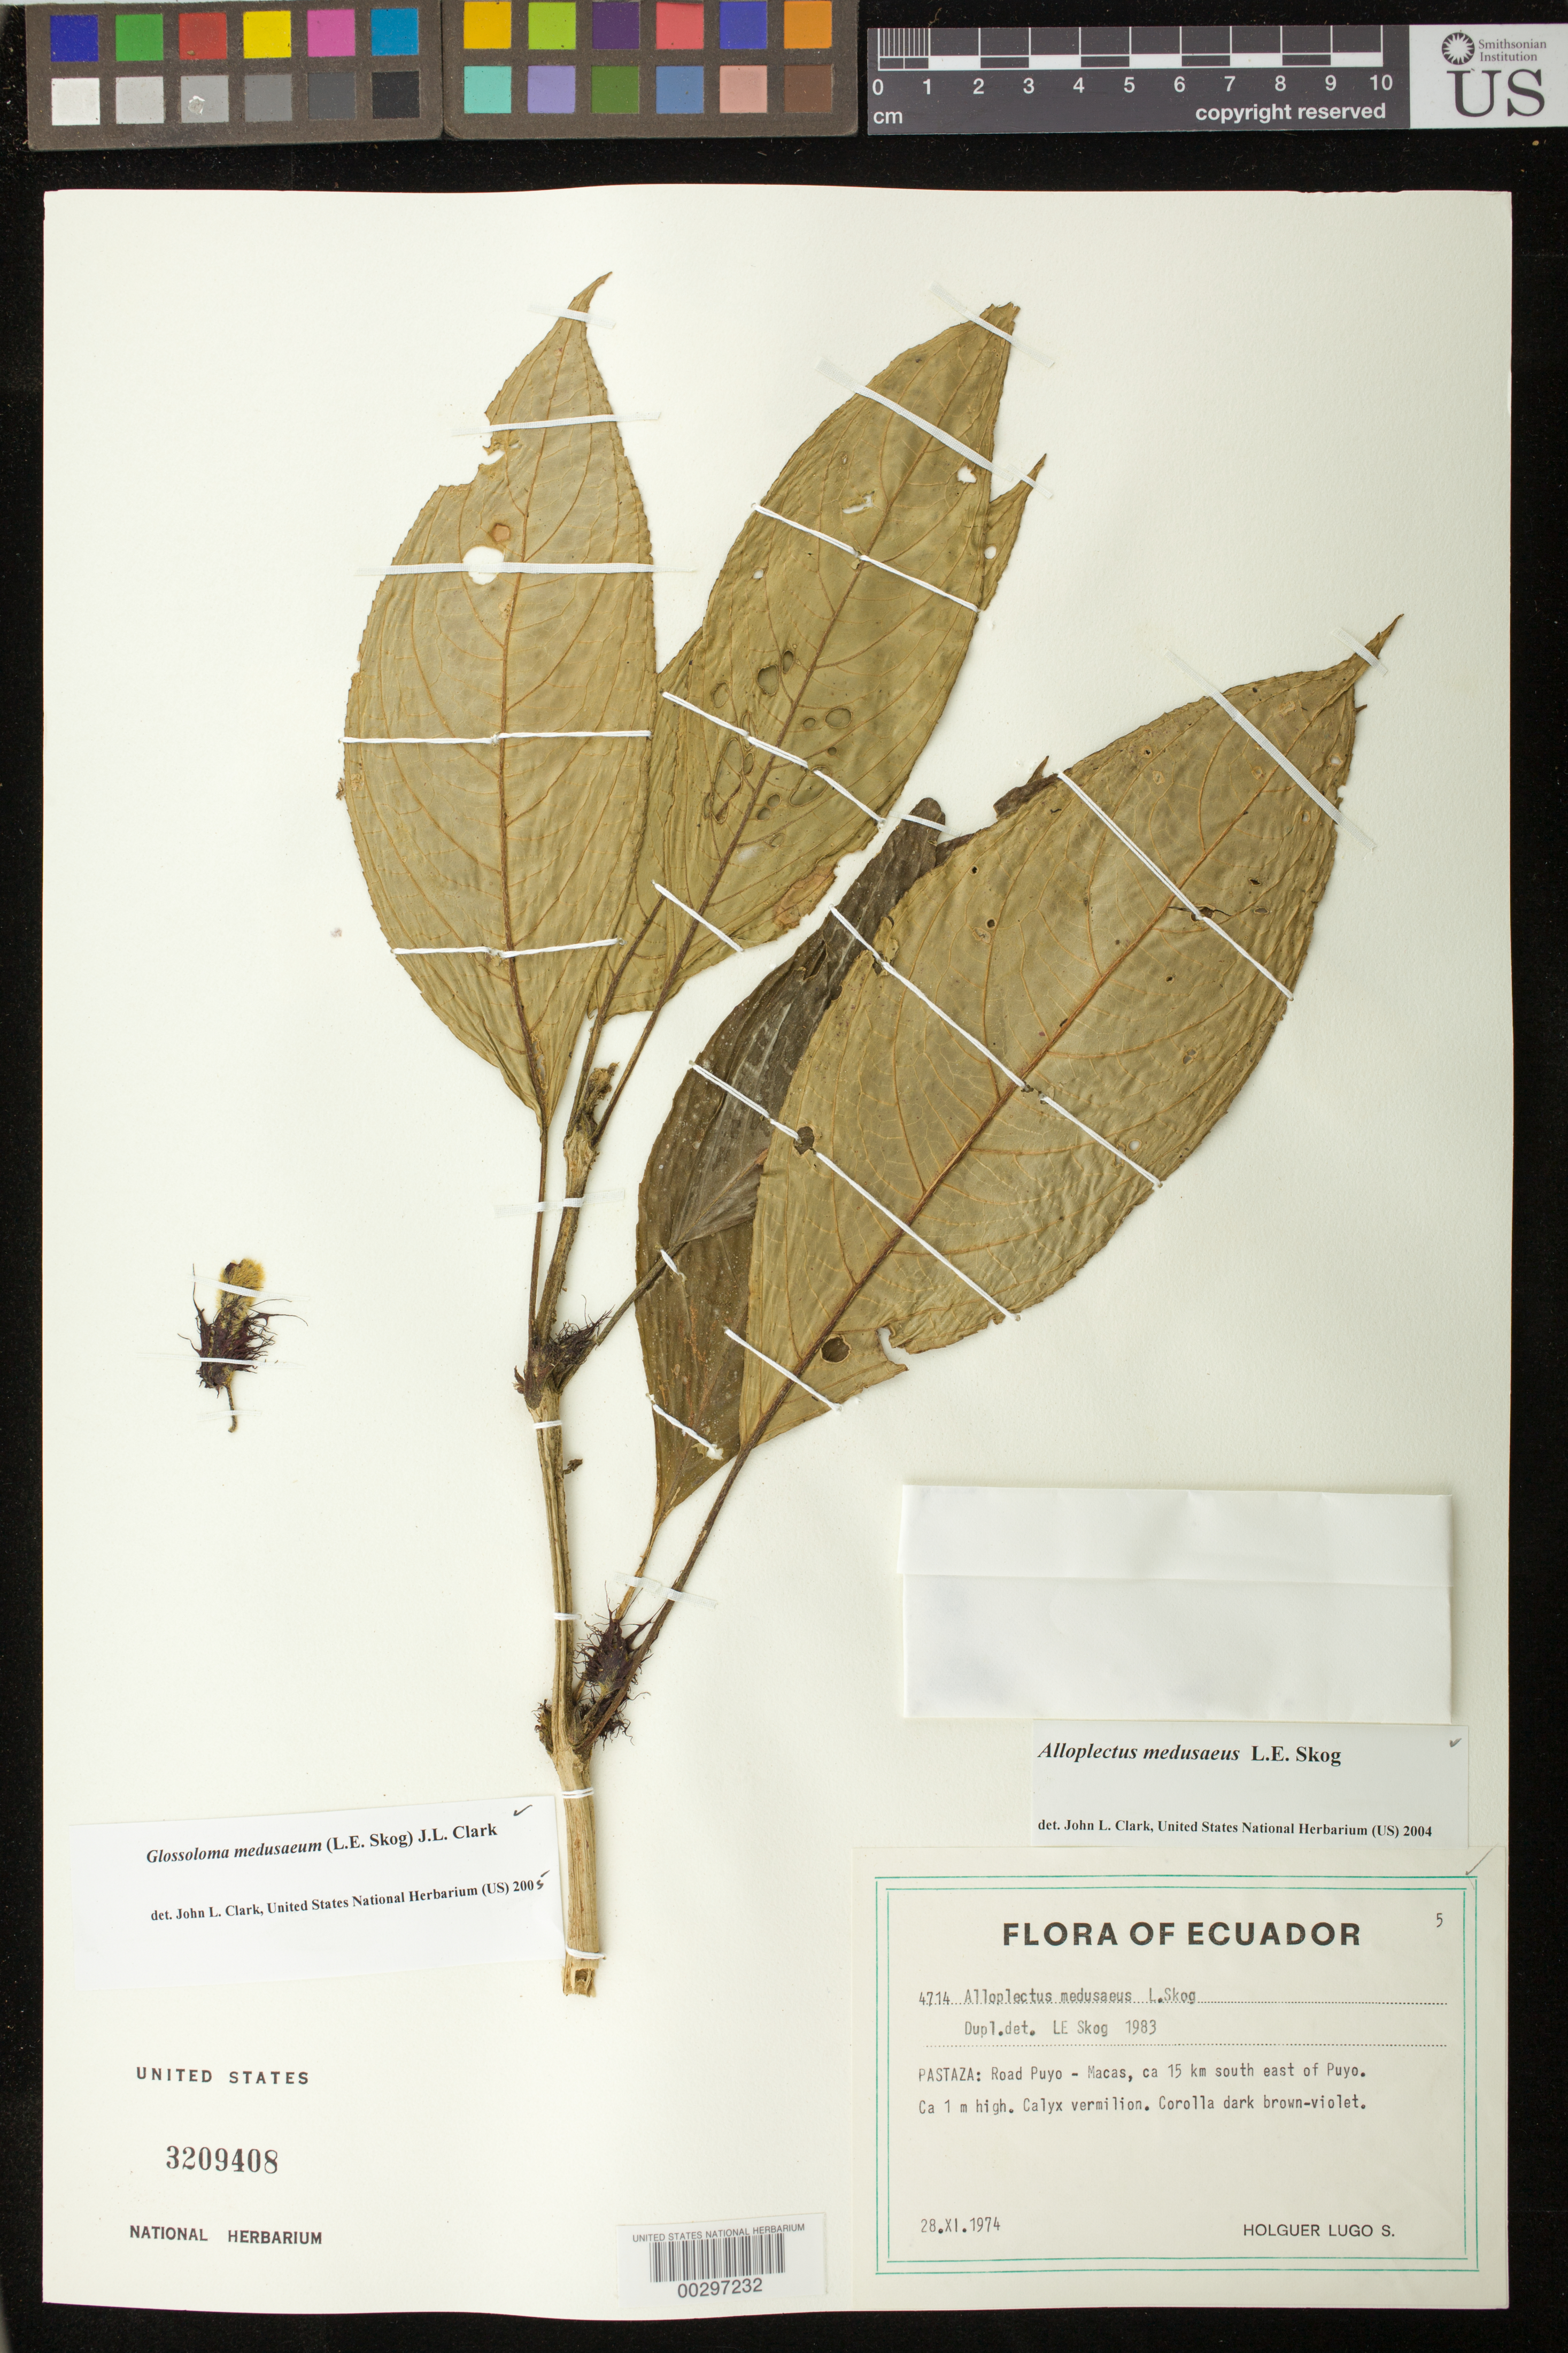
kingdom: Plantae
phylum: Tracheophyta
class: Magnoliopsida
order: Lamiales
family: Gesneriaceae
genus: Glossoloma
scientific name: Glossoloma medusaeum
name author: (L.E. Skog) J.L. Clark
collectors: H. Lugo S.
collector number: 4714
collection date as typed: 28 Nov 1974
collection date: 1974-11-28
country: Ecuador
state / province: Pastaza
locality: Road Puyo - Macas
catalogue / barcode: US 3209408